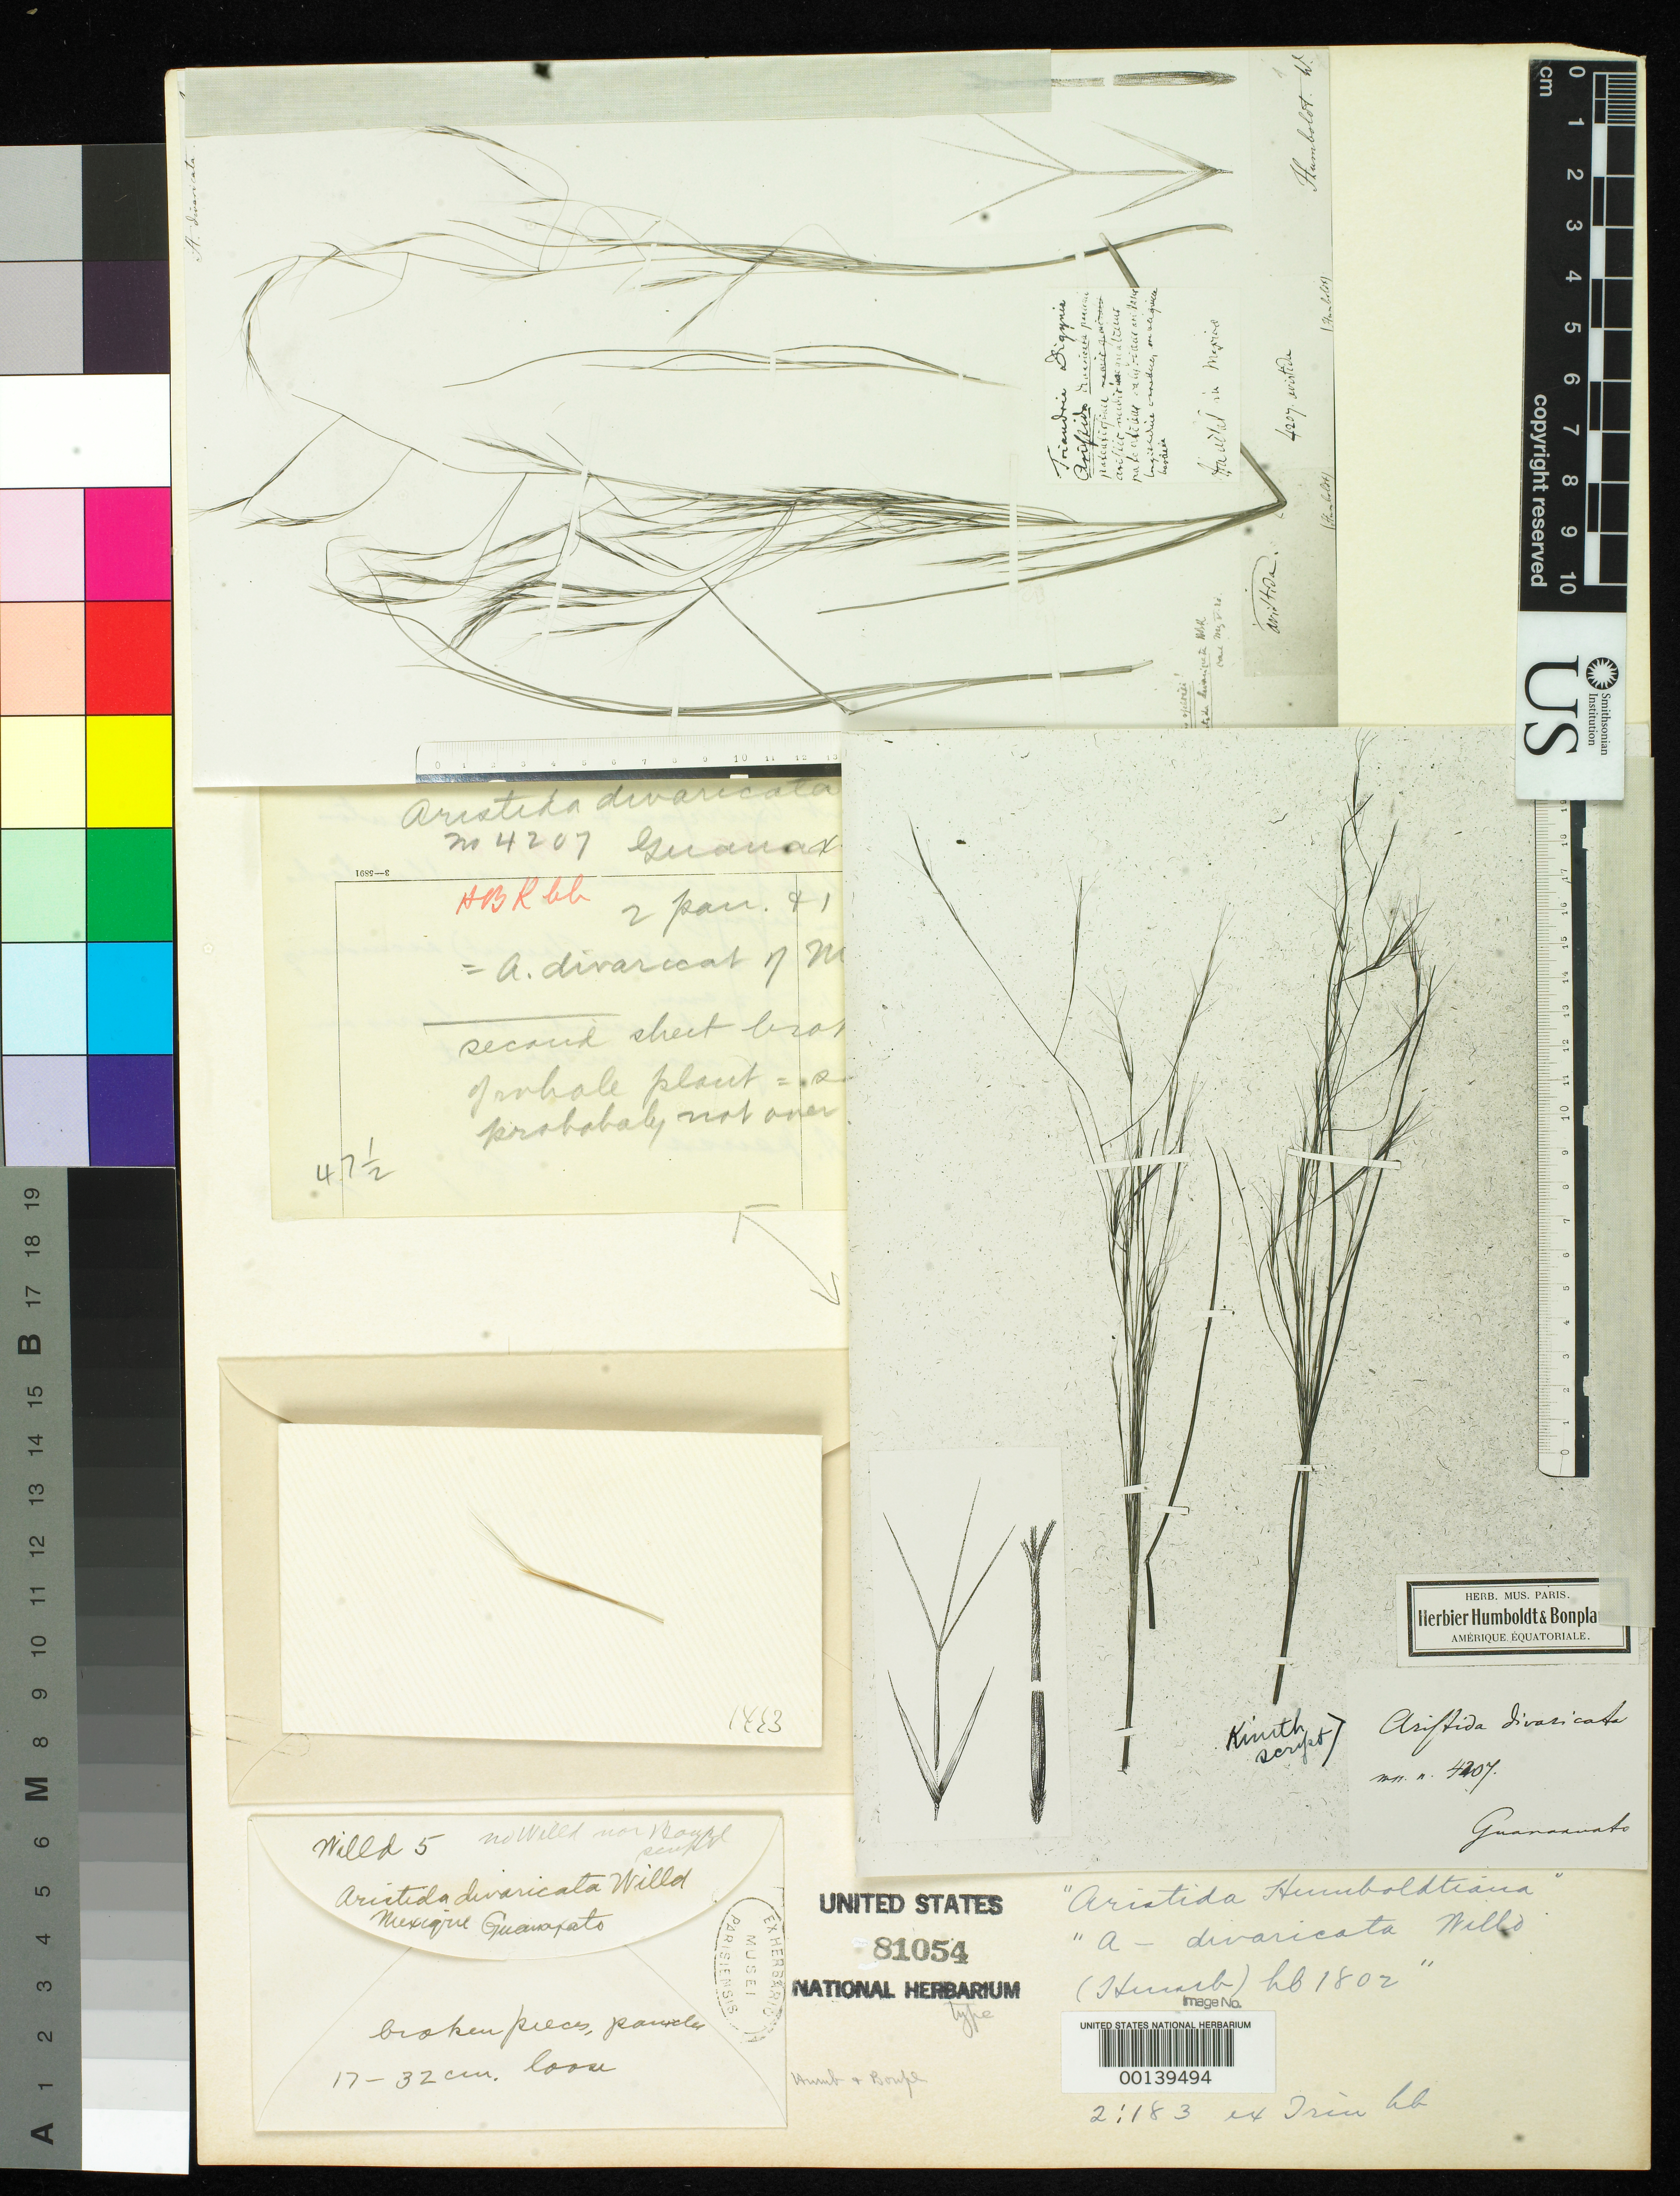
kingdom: Plantae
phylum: Tracheophyta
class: Liliopsida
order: Poales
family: Poaceae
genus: Aristida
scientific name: Aristida divaricata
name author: Humb. & Bonpl. ex Willd.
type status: Type Fragment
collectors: A. J. A. Bonpland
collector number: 4207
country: Mexico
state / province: Guanajuato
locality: Guanaxuato.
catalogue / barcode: US 81054